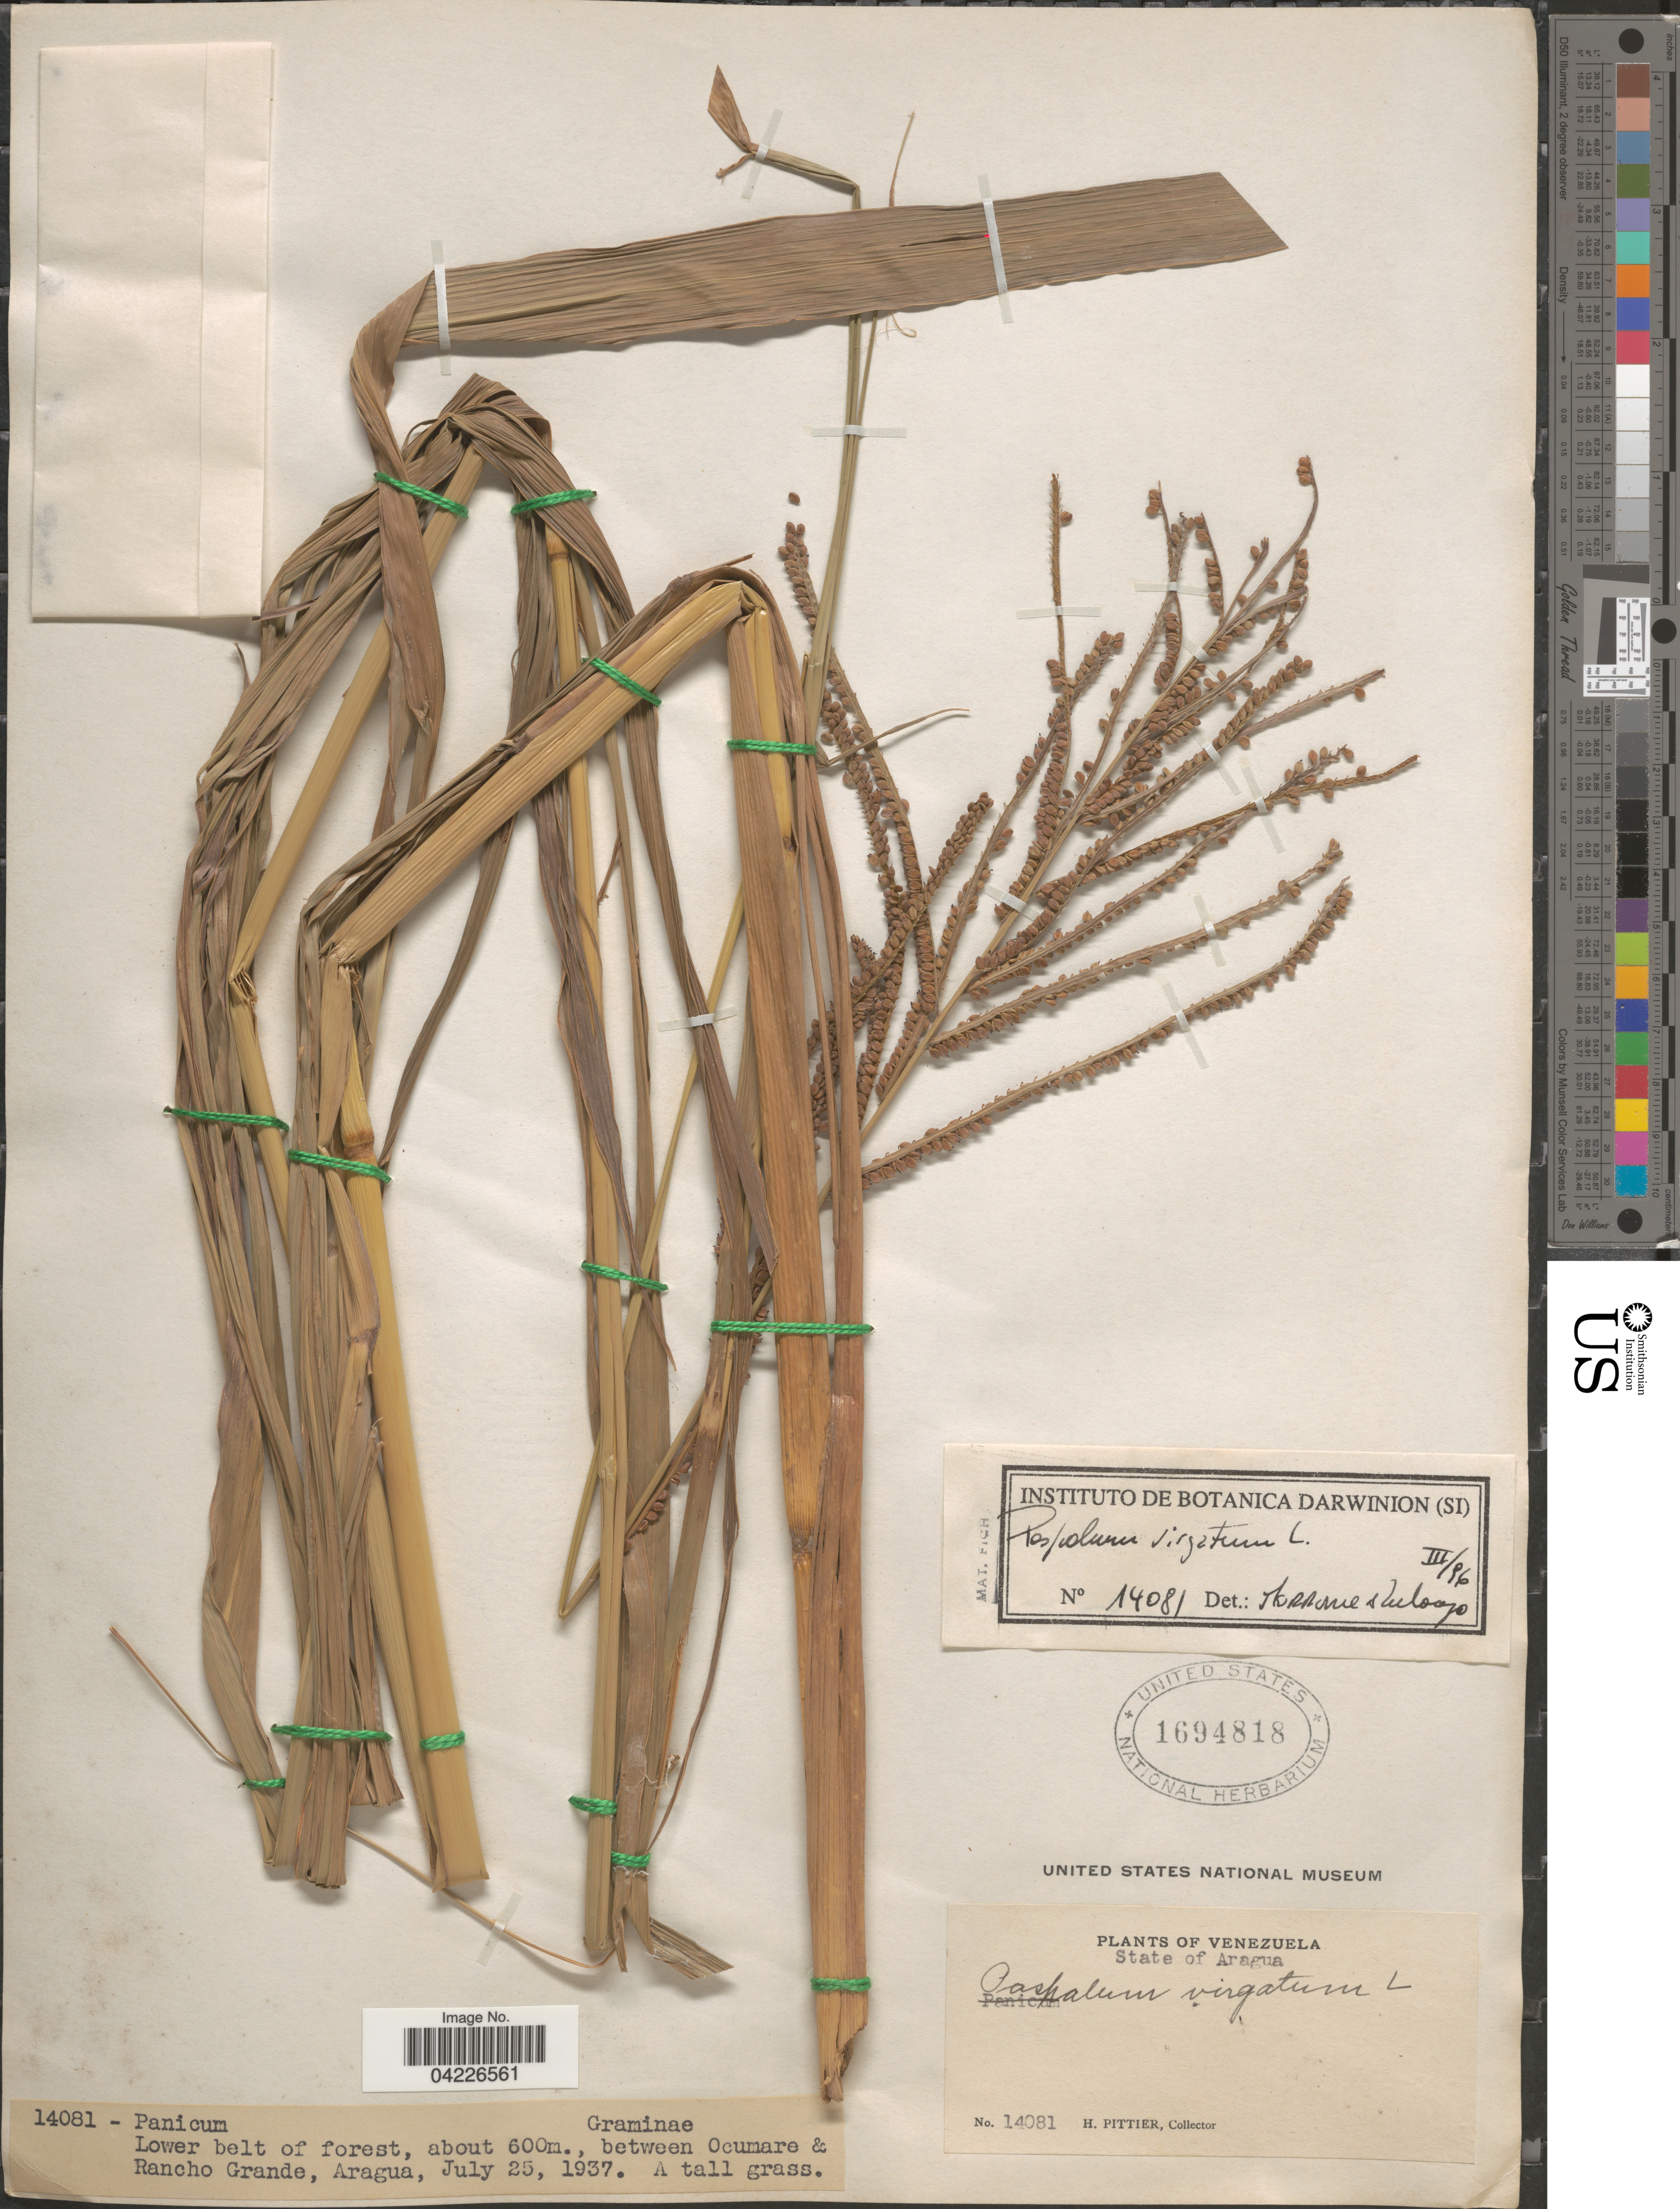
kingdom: Plantae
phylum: Tracheophyta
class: Liliopsida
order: Poales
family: Poaceae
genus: Paspalum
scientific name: Paspalum virgatum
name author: L.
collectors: H. F. Pittier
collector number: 14081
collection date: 1937-07-25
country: Venezuela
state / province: Aragua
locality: Lower belt of forest, between Ocumare & Rancho Grande.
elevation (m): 600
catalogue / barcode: US 1694818